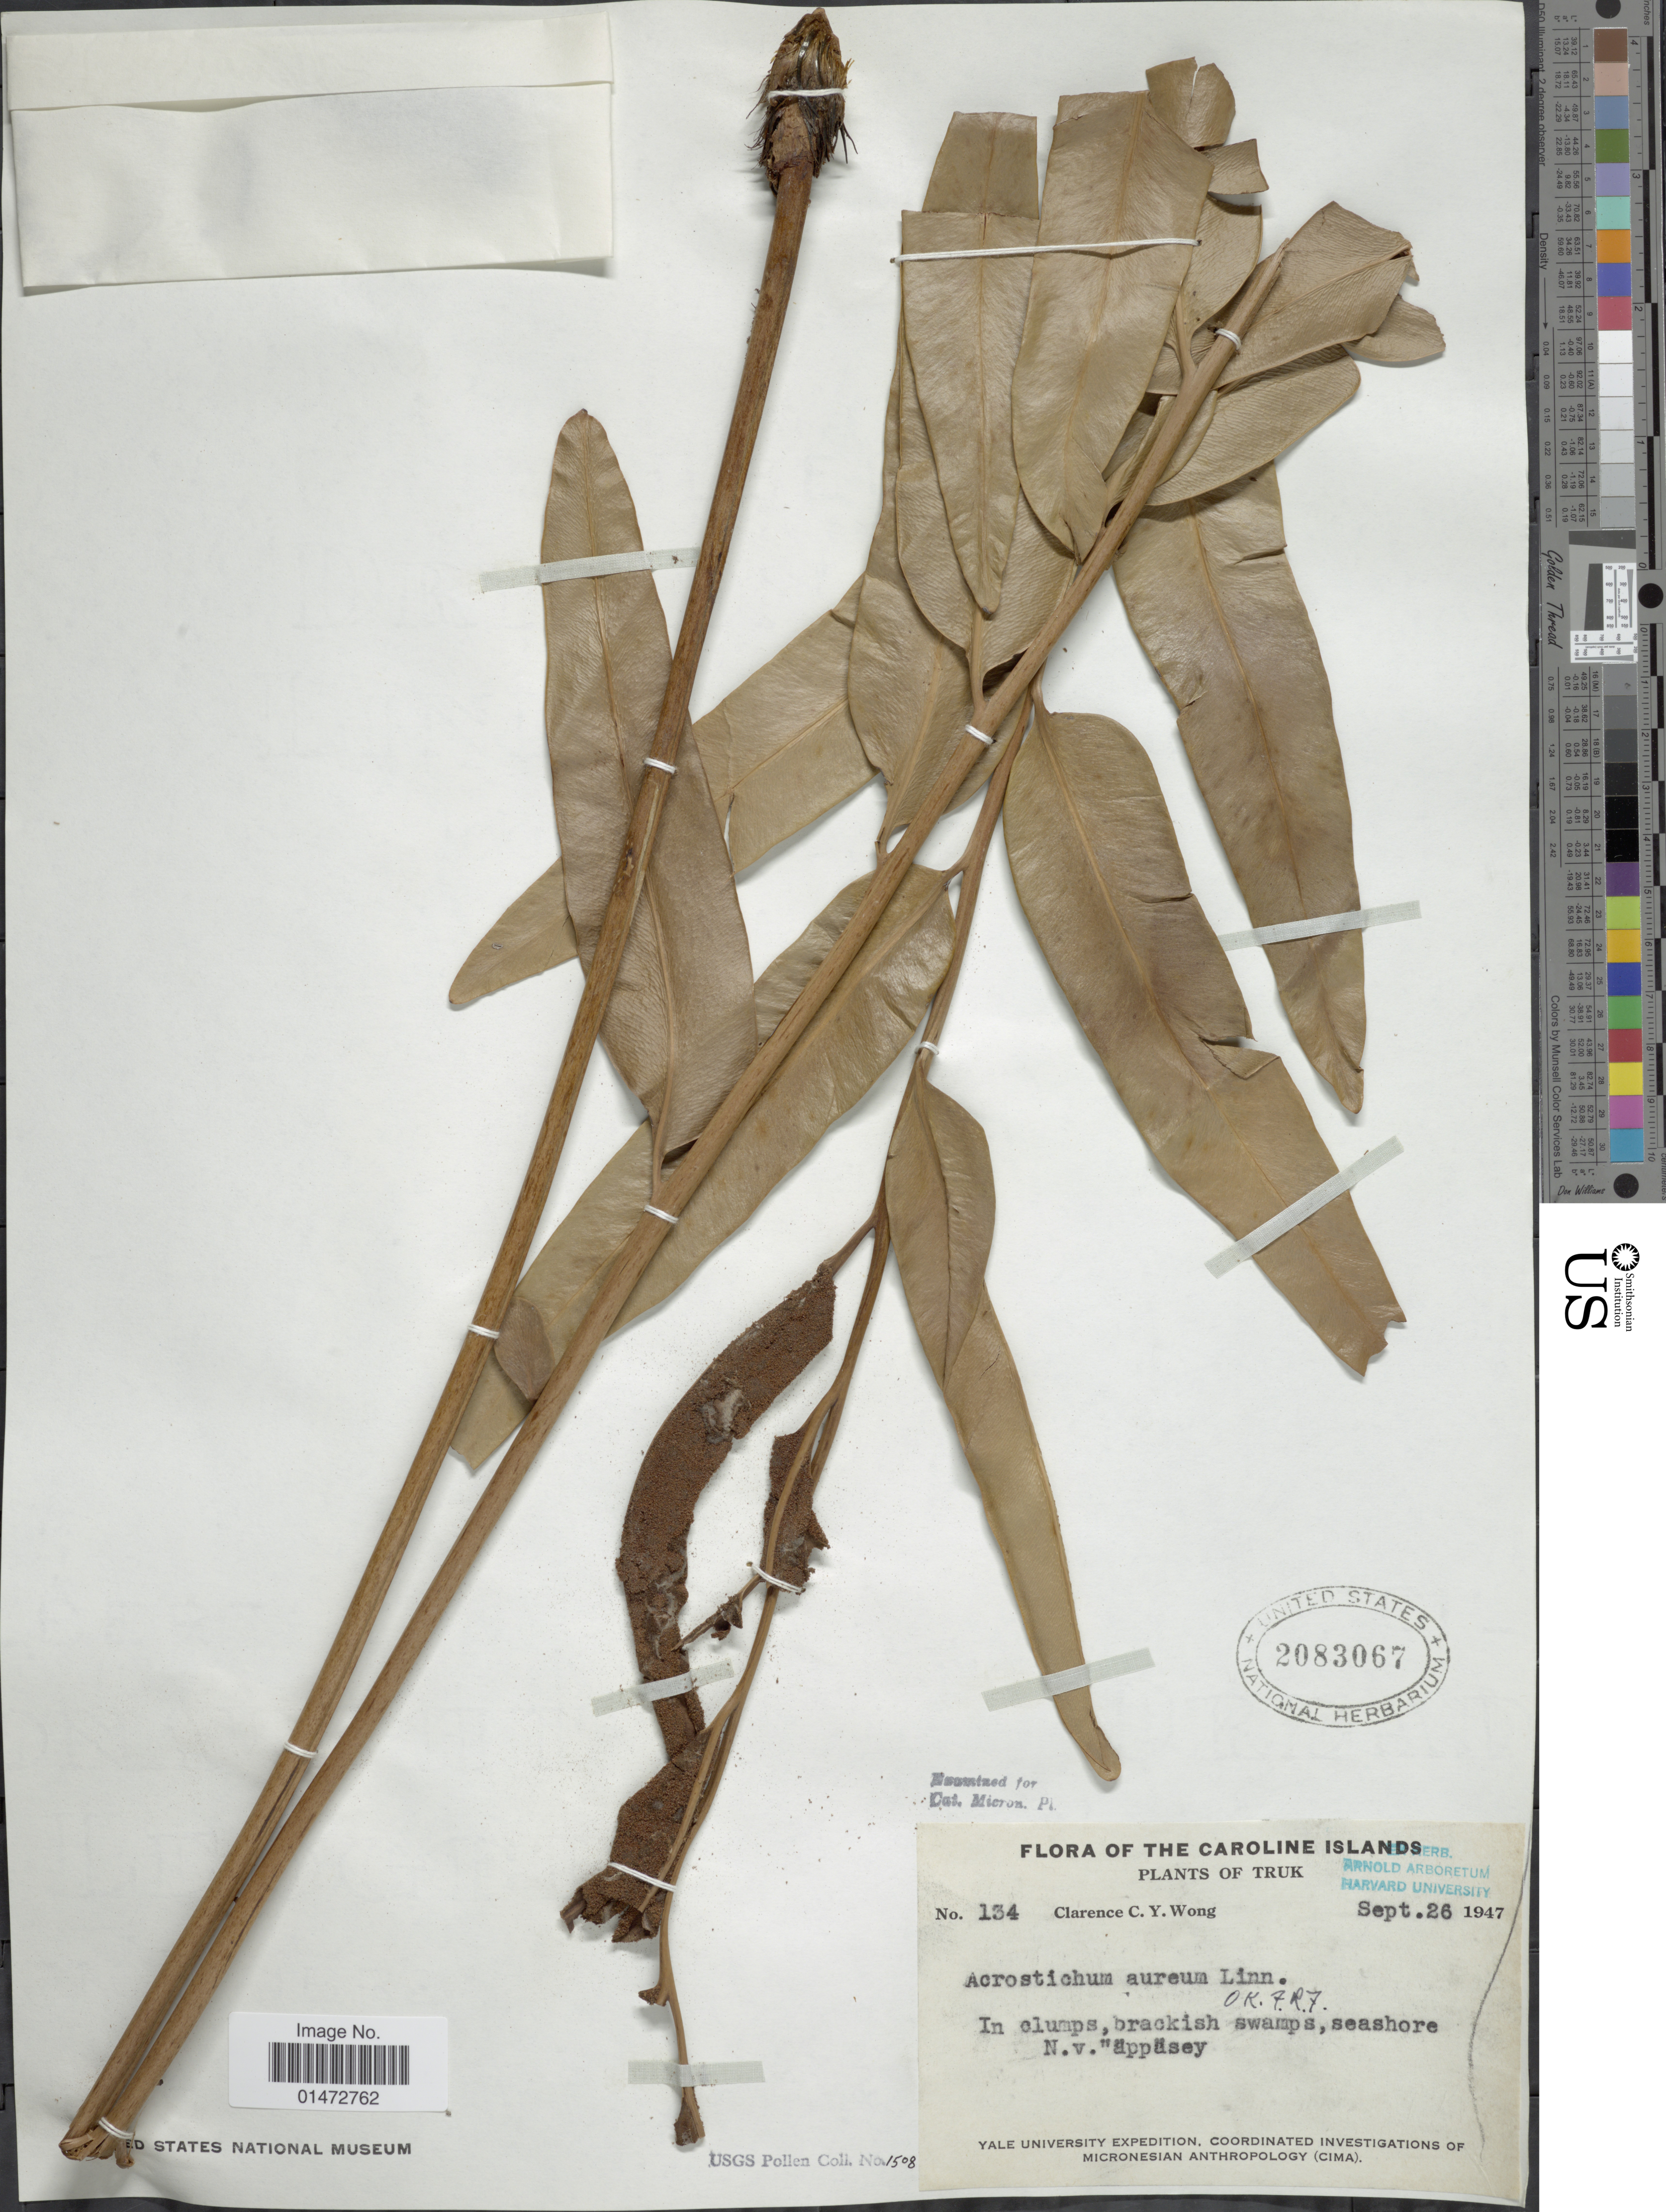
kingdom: Plantae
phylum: Tracheophyta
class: Polypodiopsida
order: Polypodiales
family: Pteridaceae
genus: Acrostichum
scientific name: Acrostichum aureum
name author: L.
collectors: C. Y. C. Wong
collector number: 134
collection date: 1947-09-26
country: Micronesia, Federated States of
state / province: Truk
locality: The Caroline Islands. In clumps, brackish swamps, seashore N.v. äppäsey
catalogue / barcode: US 2083067